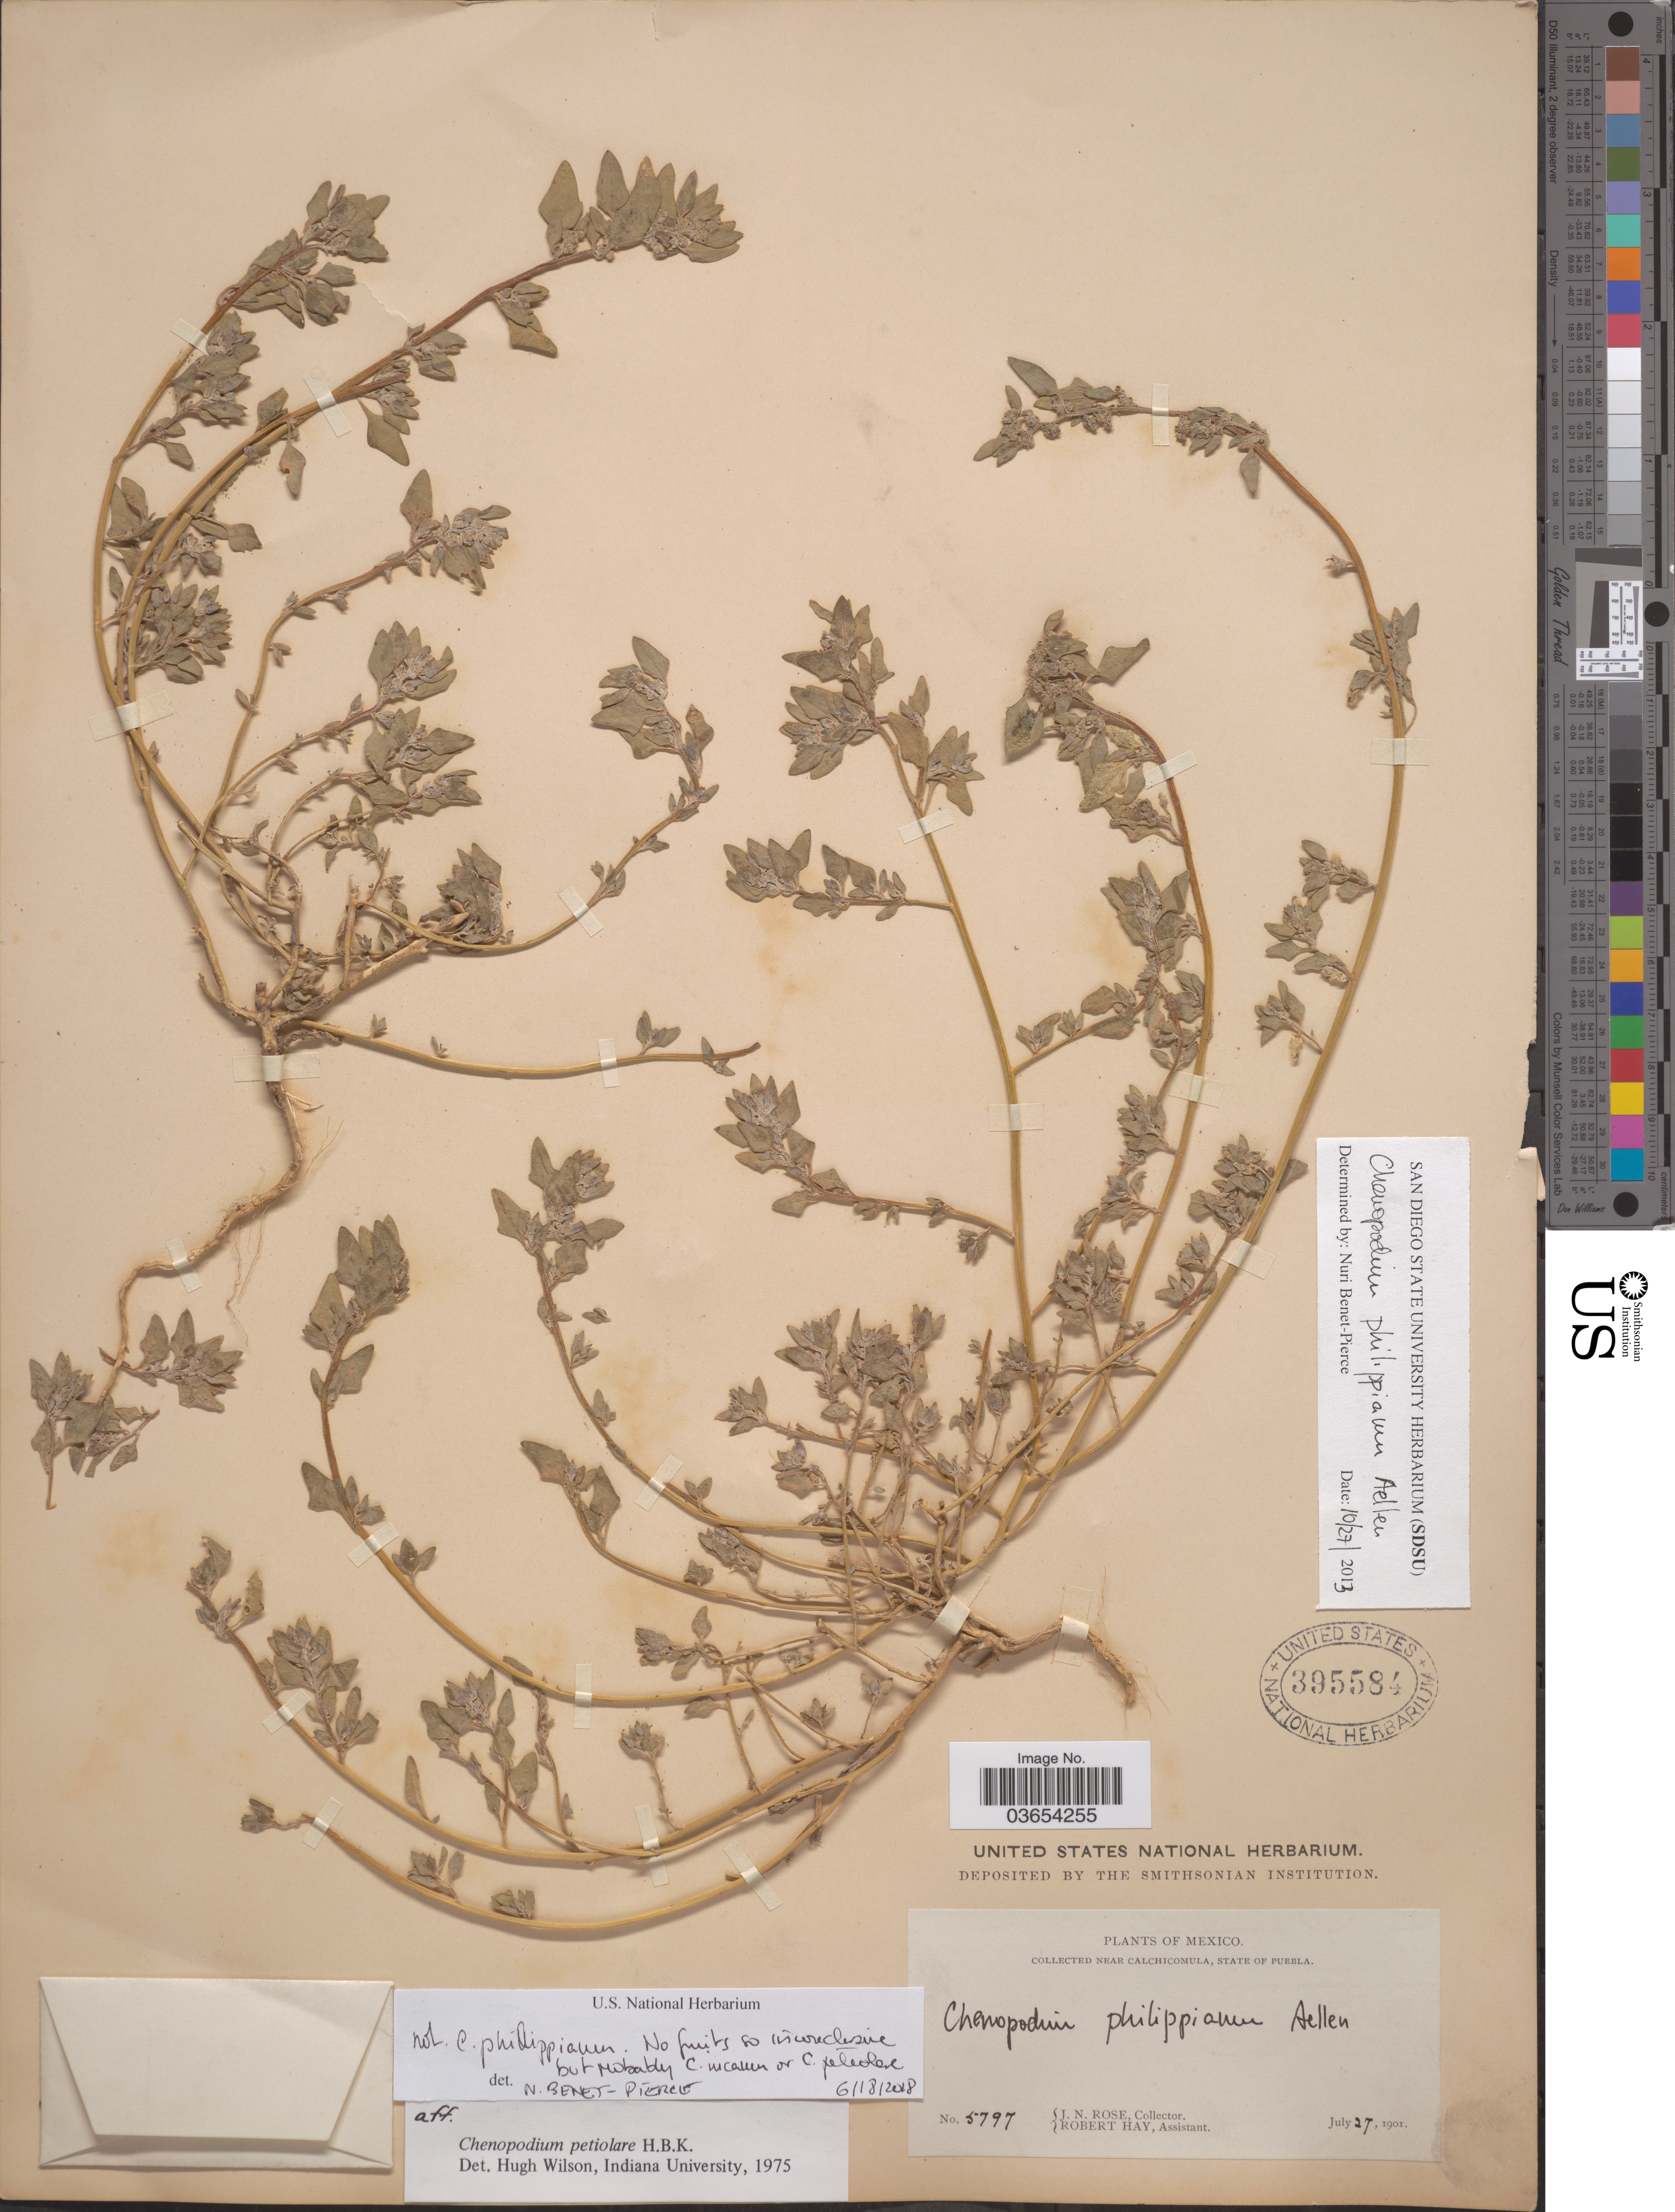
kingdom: Plantae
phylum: Tracheophyta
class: Magnoliopsida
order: Caryophyllales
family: Amaranthaceae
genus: Chenopodium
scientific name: Chenopodium philippianum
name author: Aellen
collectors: J. N. Rose & R. Hay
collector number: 5797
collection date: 1901-07-27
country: Mexico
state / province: Puebla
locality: Near Calchicomula.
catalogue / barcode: US 395584